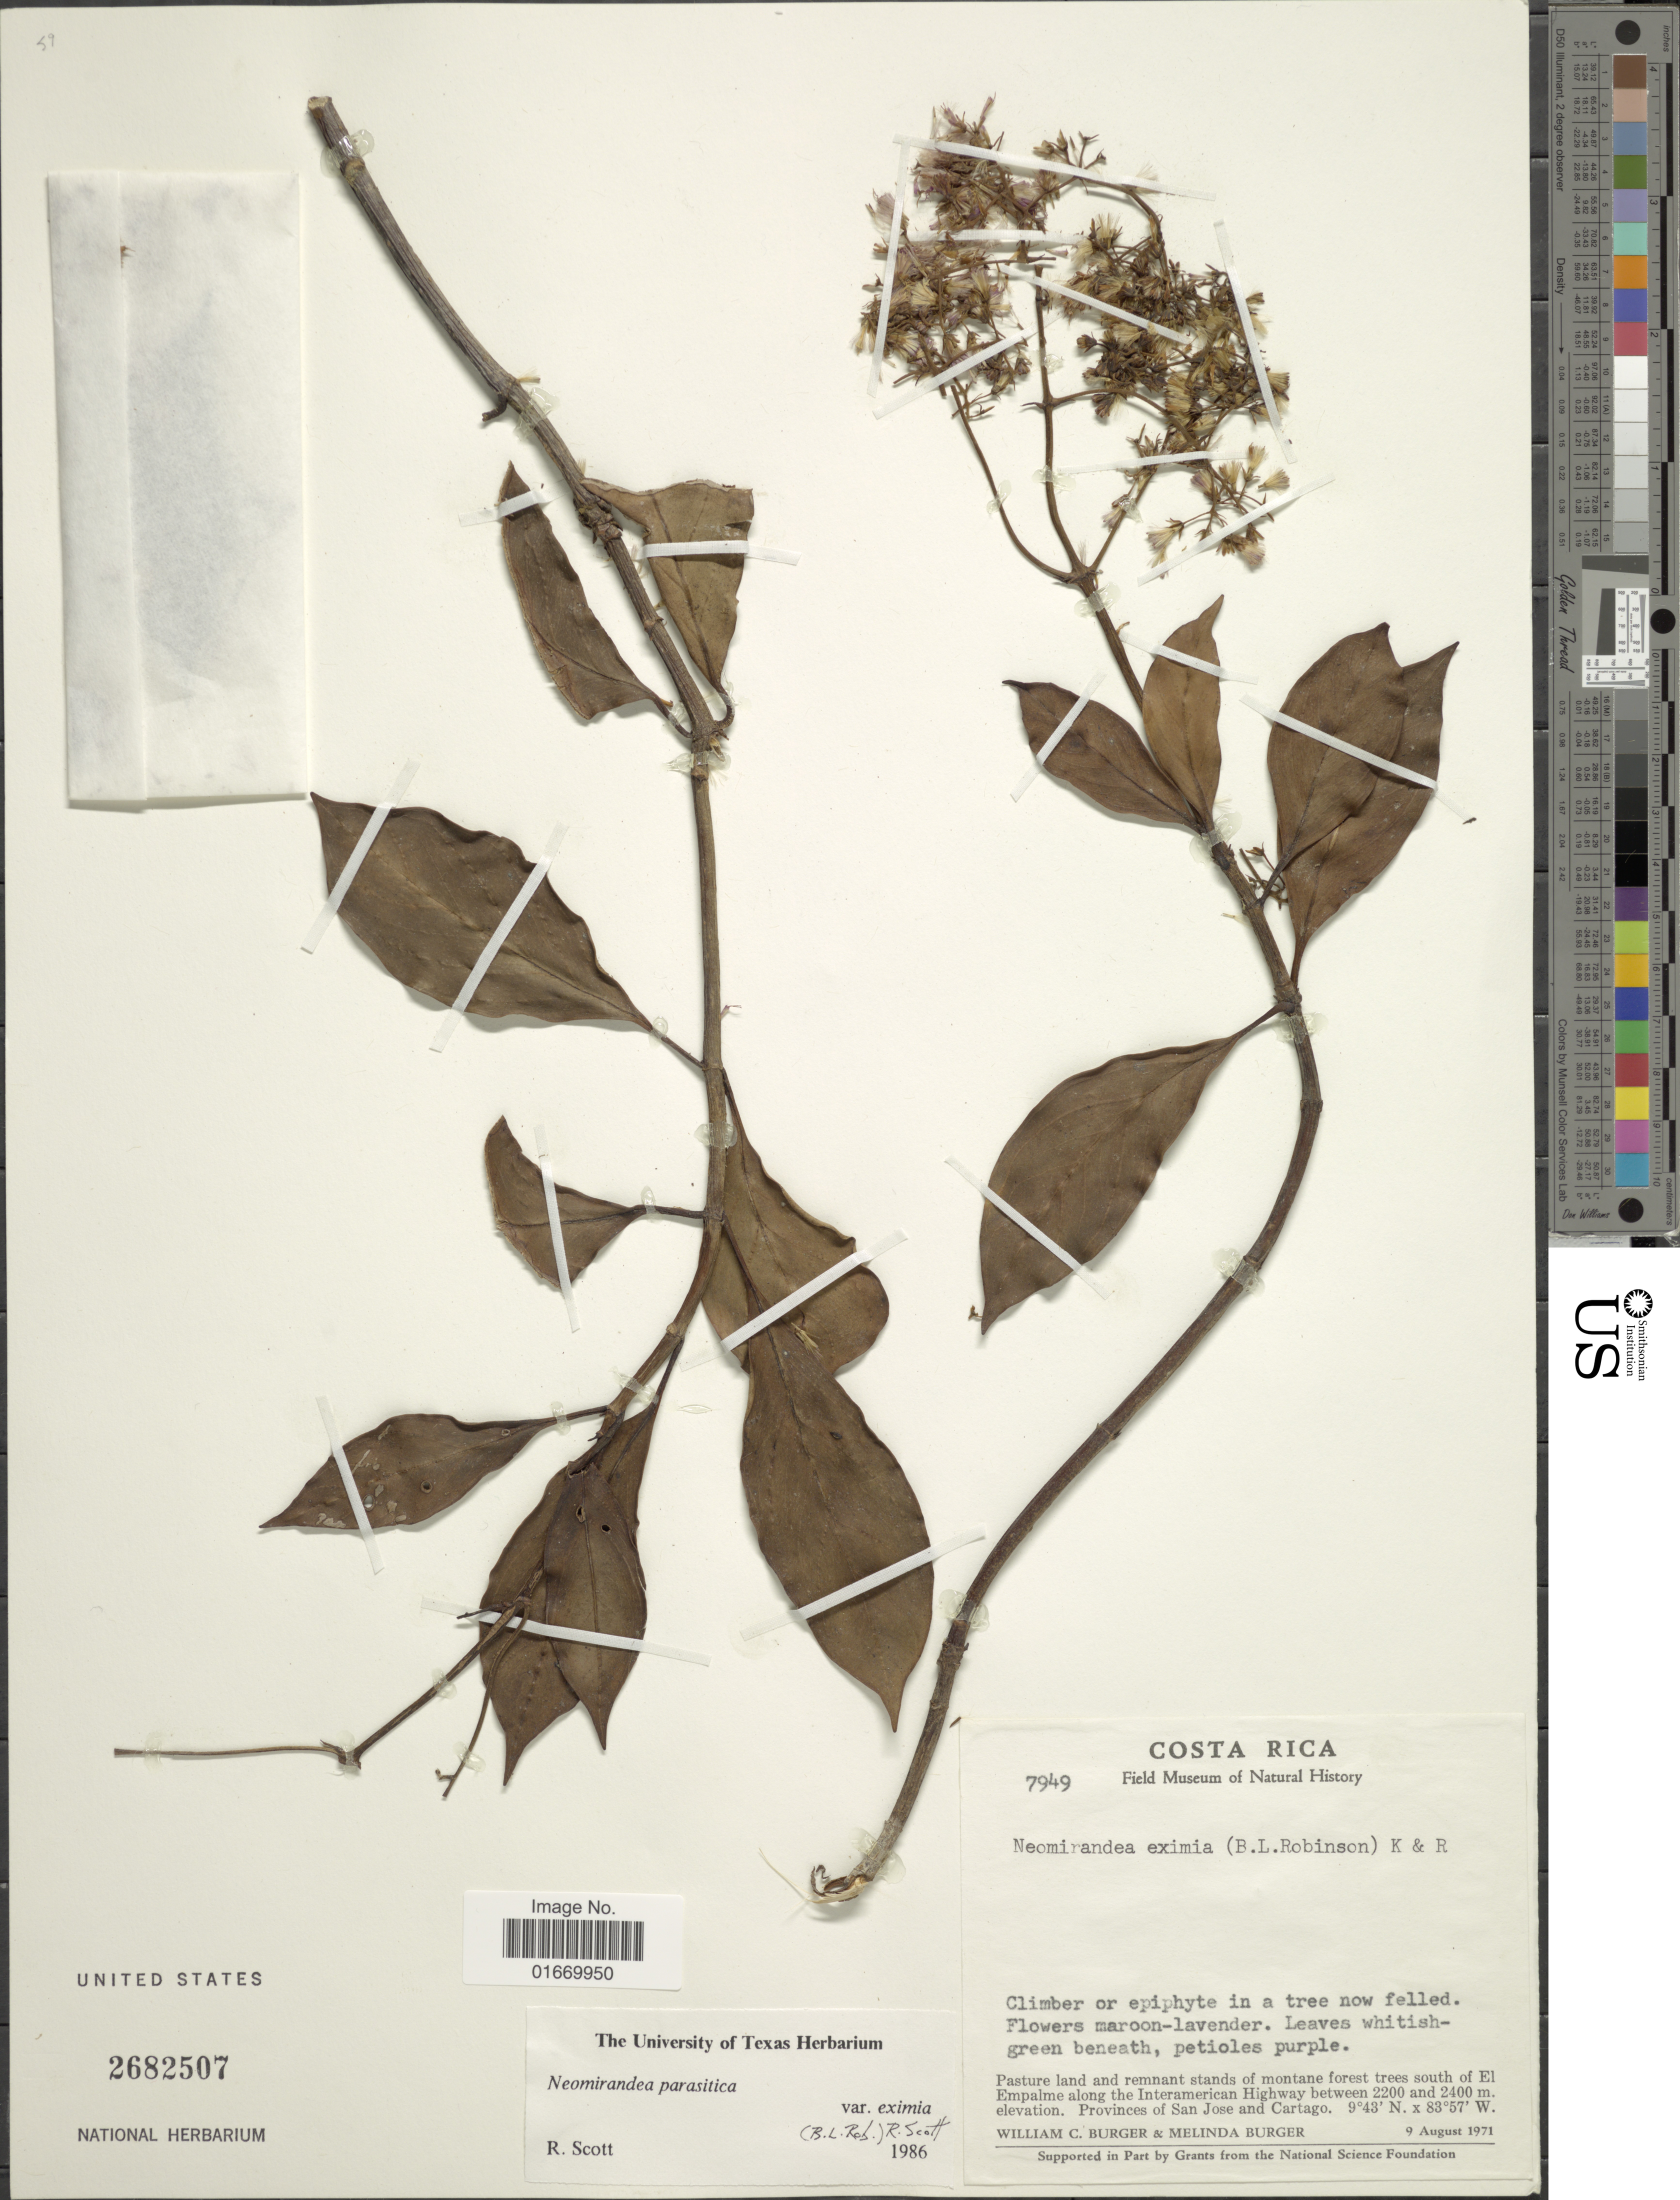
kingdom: Plantae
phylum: Tracheophyta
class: Magnoliopsida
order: Asterales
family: Asteraceae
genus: Neomirandea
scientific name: Neomirandea eximia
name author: (B.L. Rob.) R.M. King & H. Rob.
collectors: W. Burger & M. Burger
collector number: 7949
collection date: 1971-08-09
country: Costa Rica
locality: South of El Emplame along the Interamerican Highway, provinces of San Jose and Cartago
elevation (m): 2200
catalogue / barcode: US 2682507